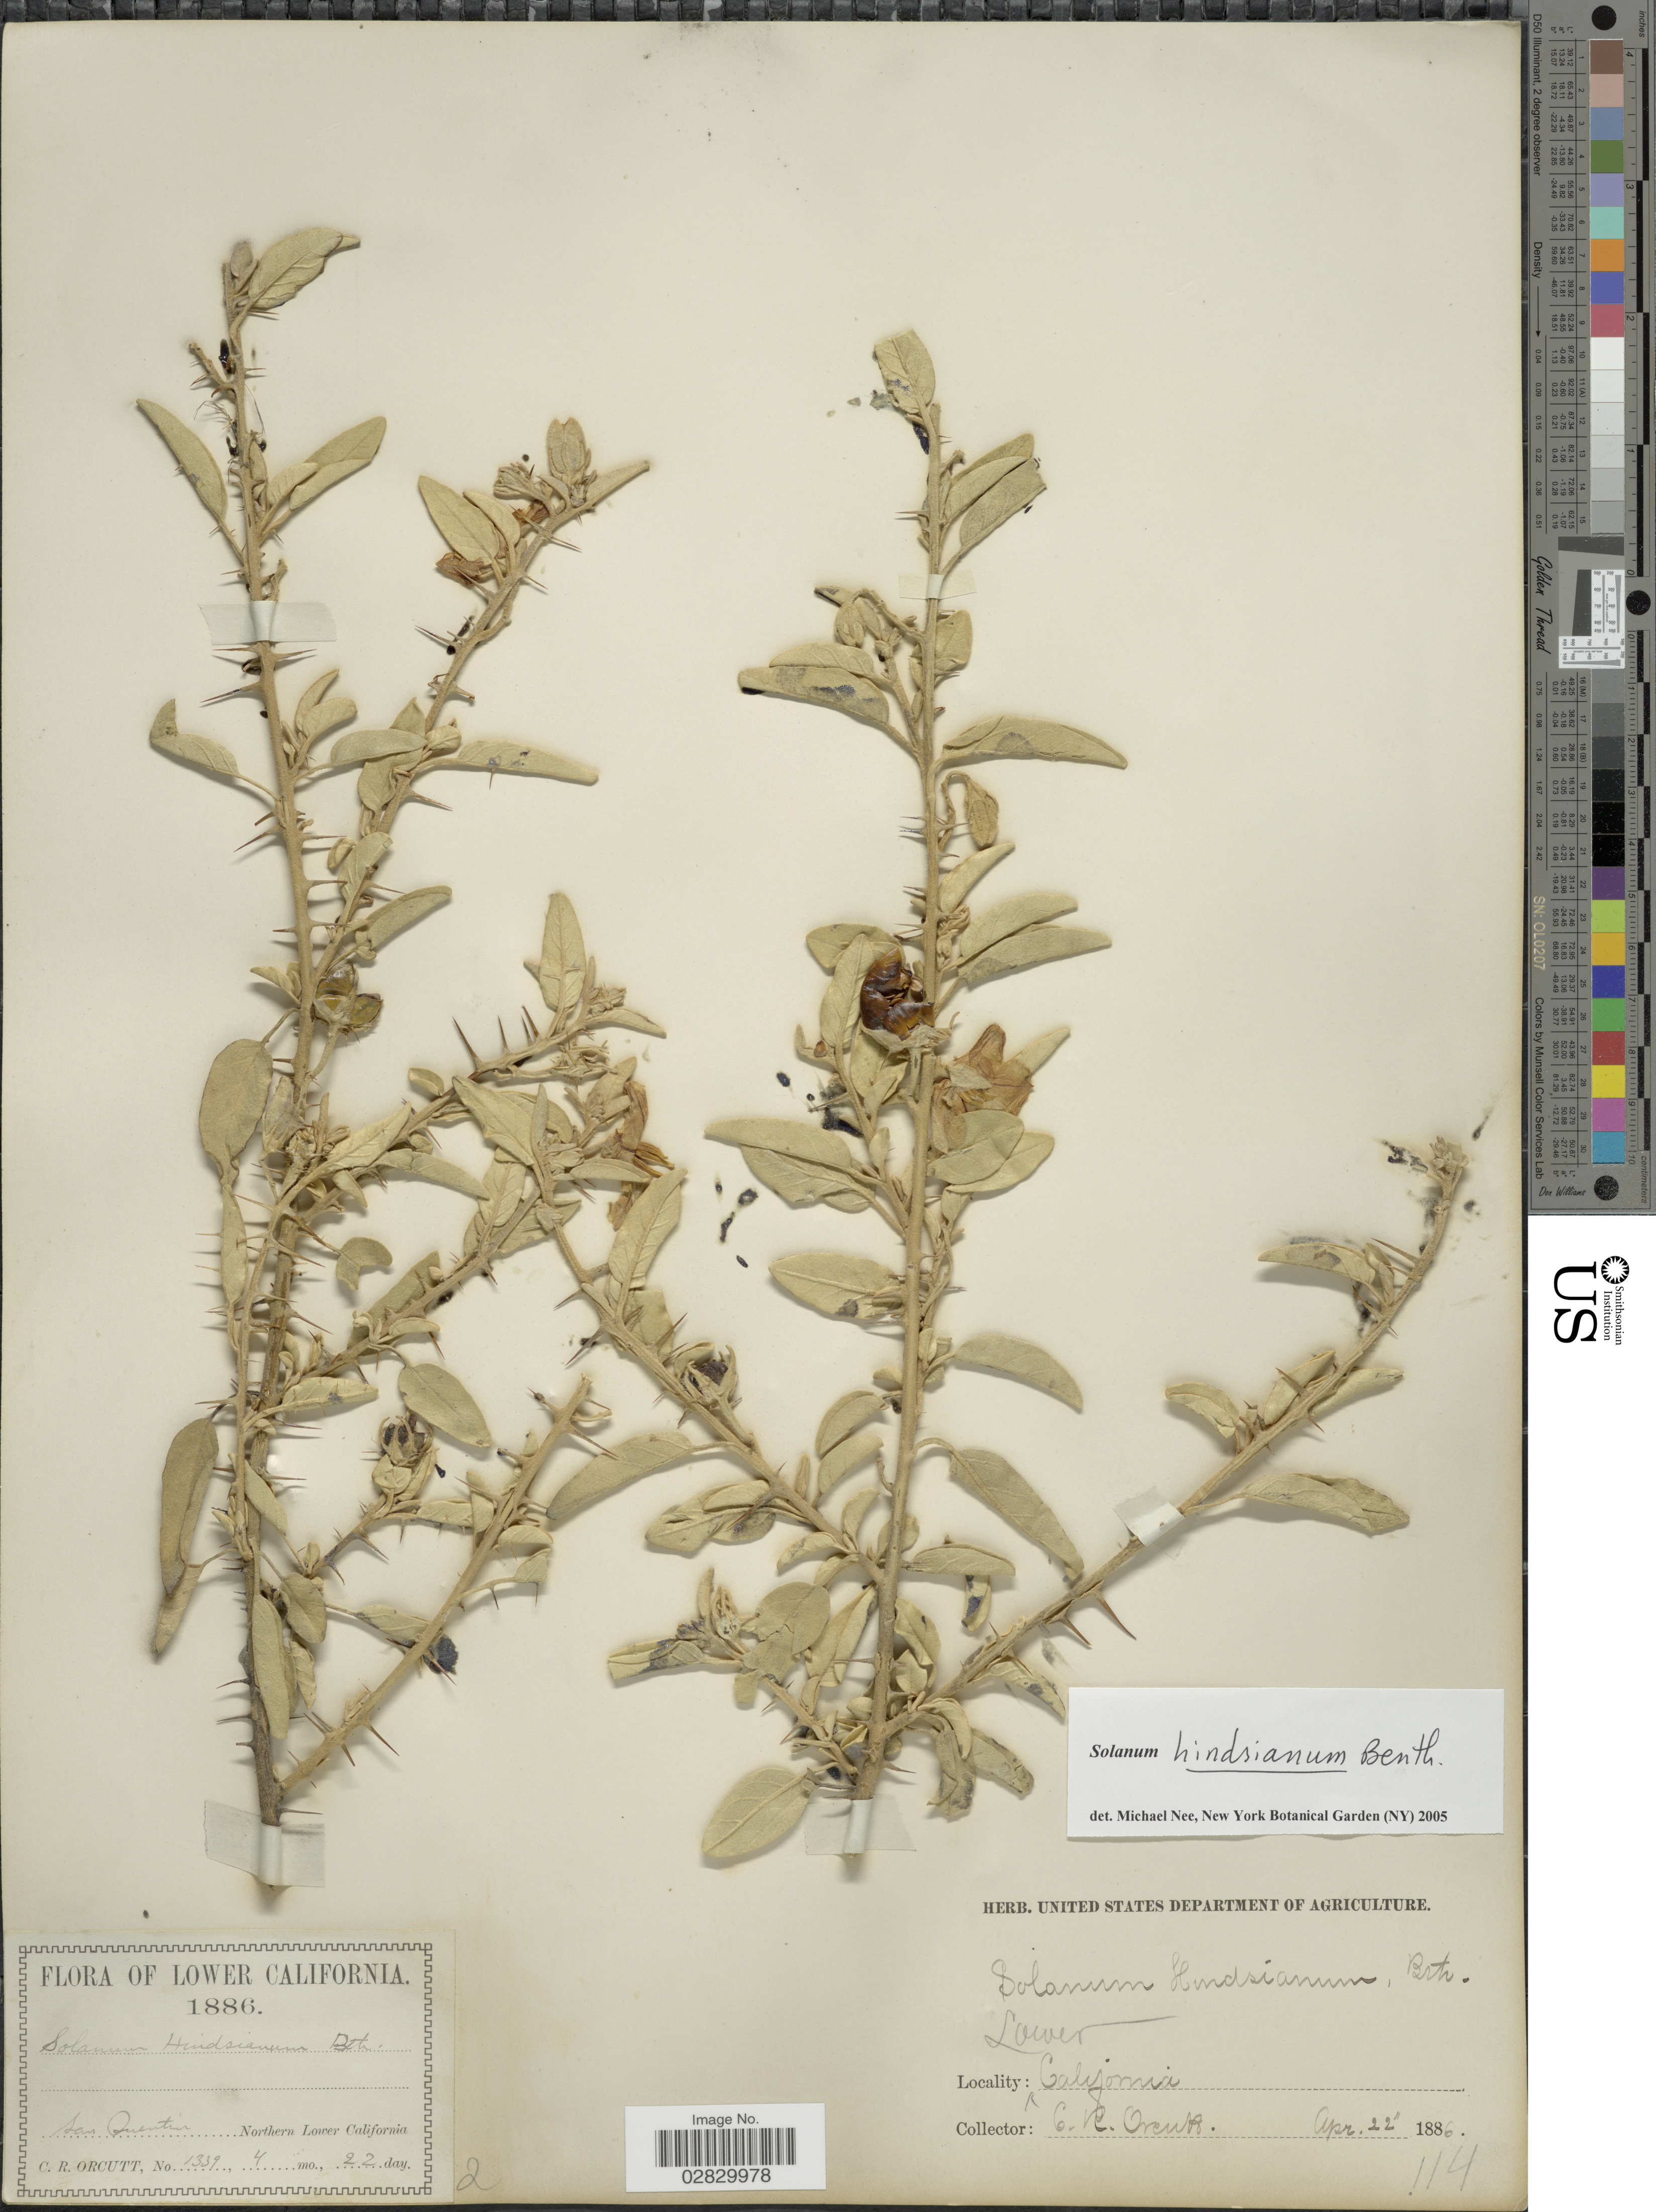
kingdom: Plantae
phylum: Tracheophyta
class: Magnoliopsida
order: Solanales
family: Solanaceae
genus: Solanum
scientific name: Solanum hindsianum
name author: Benth.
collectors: C. R. Orcutt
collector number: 1339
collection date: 1886-04-22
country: Mexico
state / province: Baja California Norte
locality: Lower California, San Quentin, Northern Lower California.